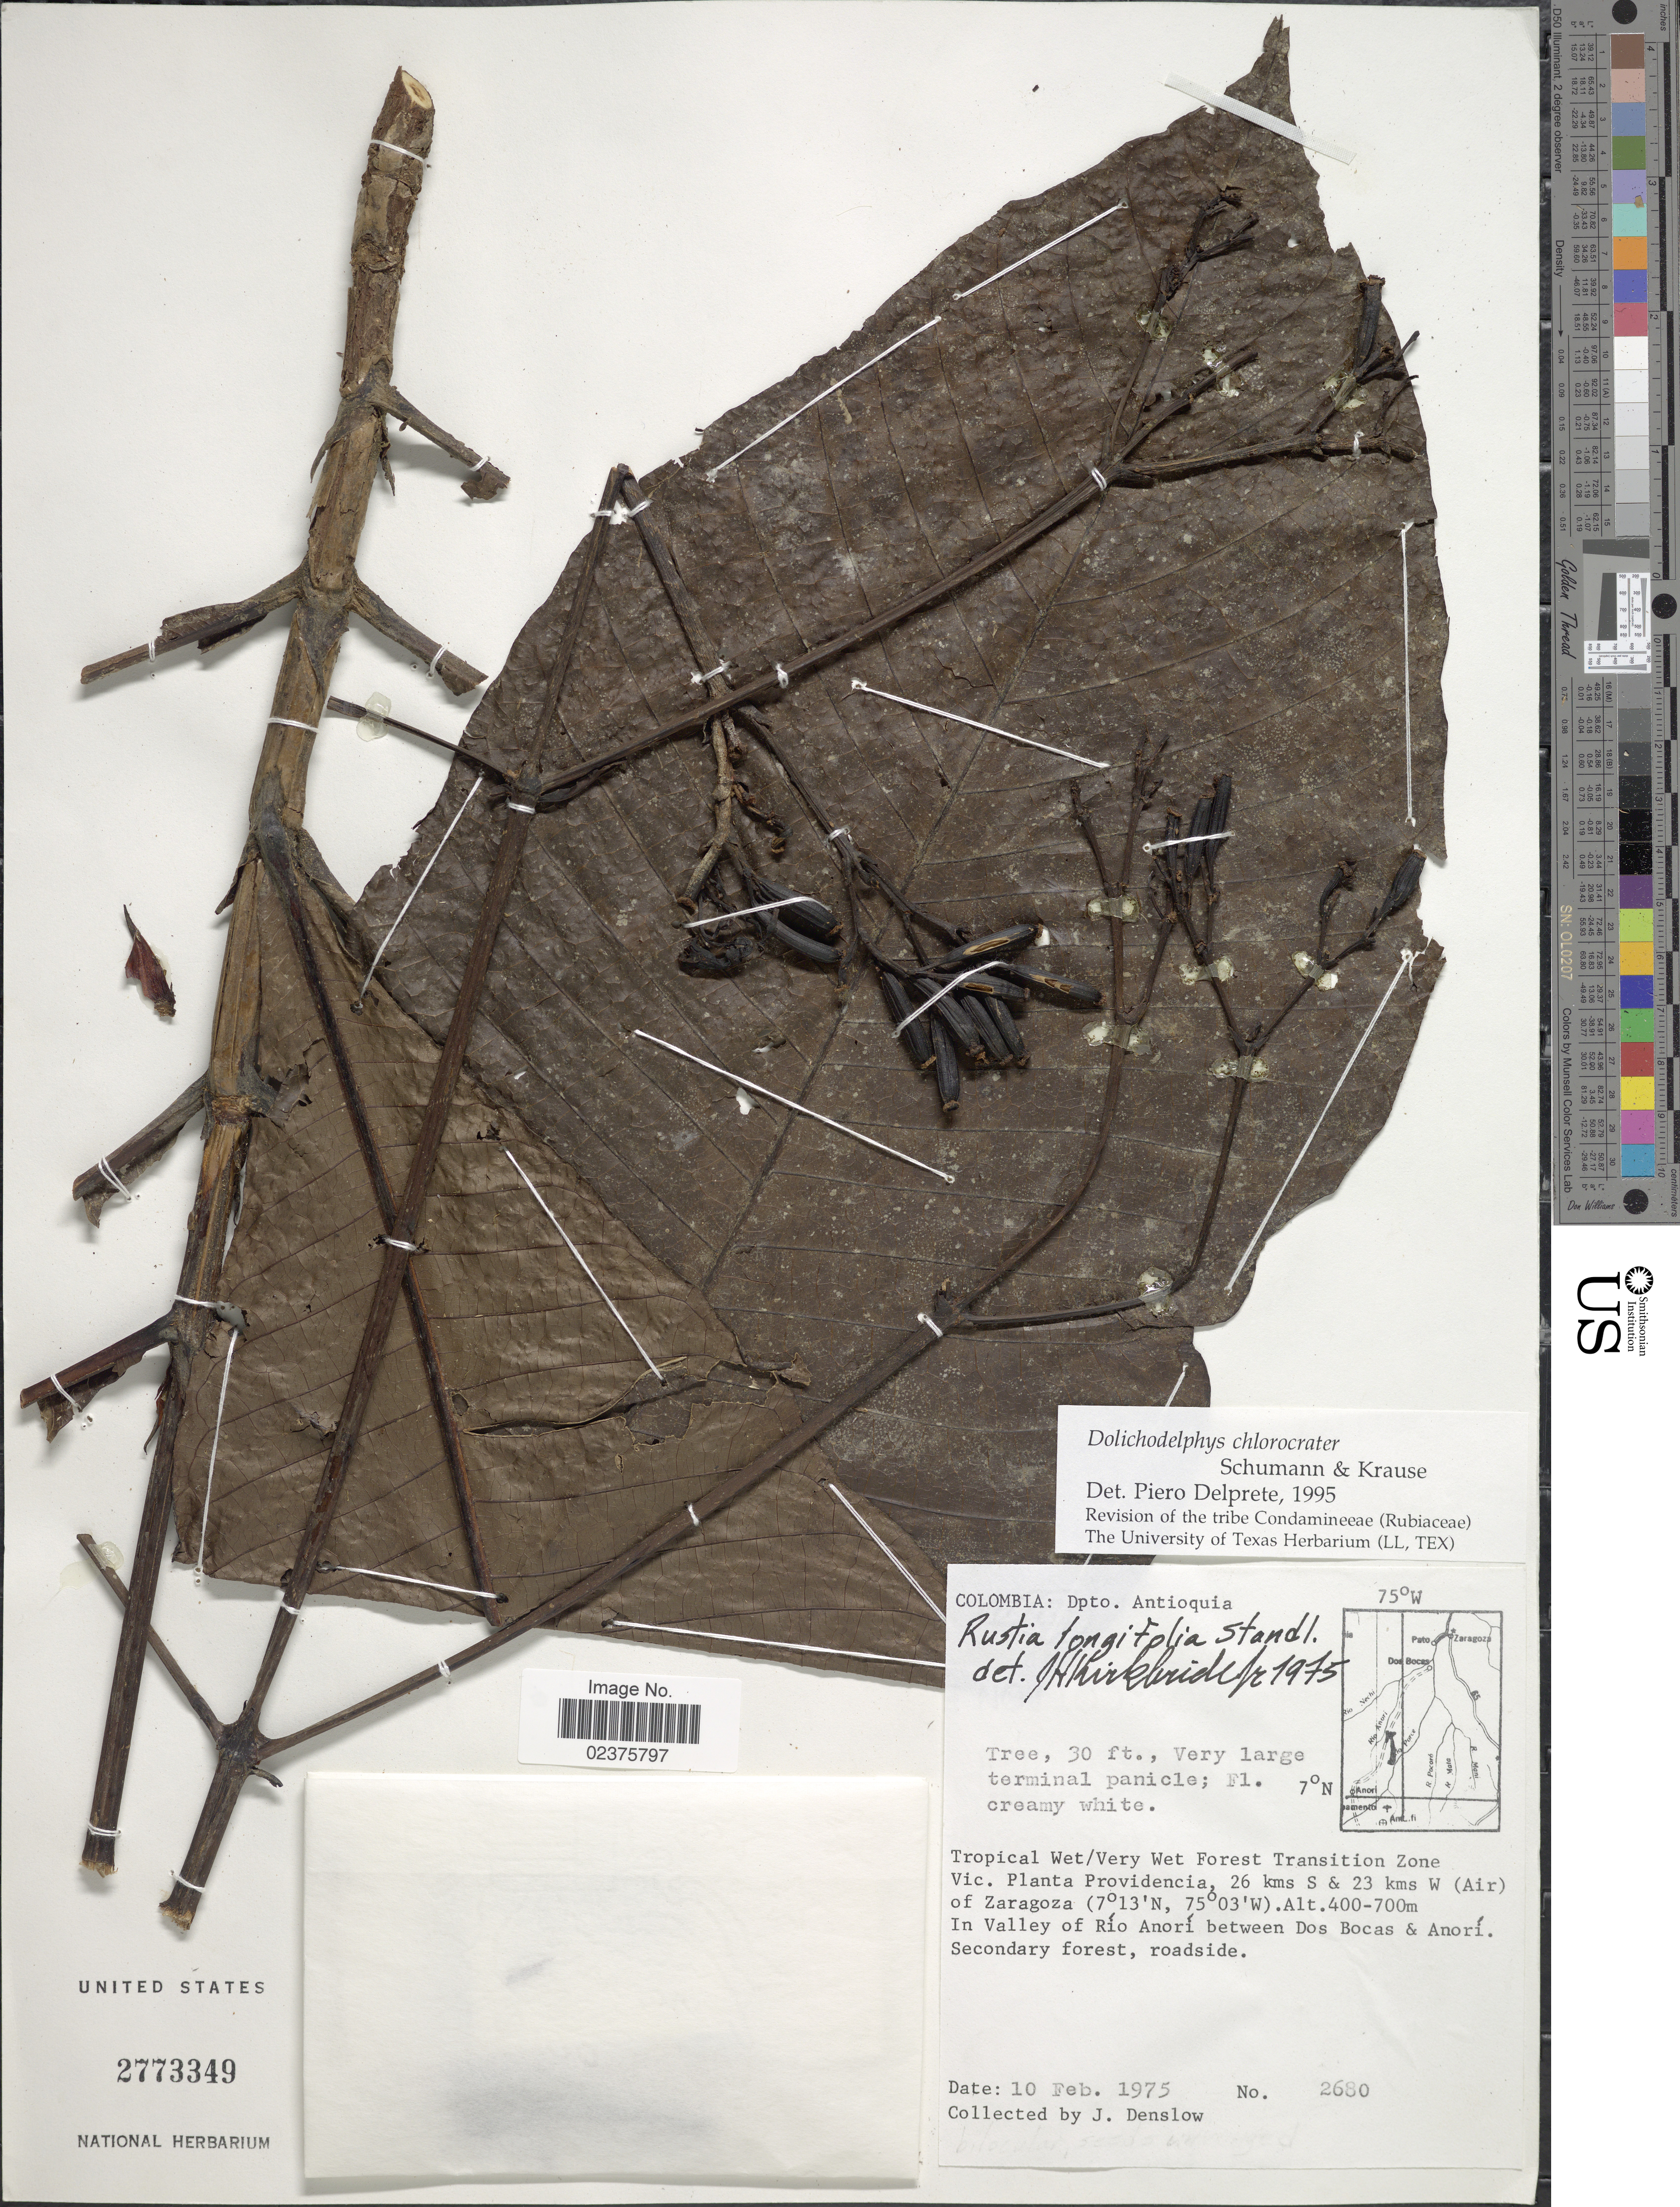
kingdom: Plantae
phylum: Tracheophyta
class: Magnoliopsida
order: Gentianales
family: Rubiaceae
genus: Dolichodelphys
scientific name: Dolichodelphys chlorocrater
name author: K. Schum. & K. Krause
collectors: J. Denslow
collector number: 2680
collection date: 1975-02-10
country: Colombia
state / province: Antioquia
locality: Tropical Wet/Very Wet Forest Transition Zone Vic. Planta Providencia, 26 kms S & 23 kms W (Air) of Zaragoza, in valley of Rio Anori between Dos Bocas & Anori, secondary forest, roadside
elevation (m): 400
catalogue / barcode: US 2773349